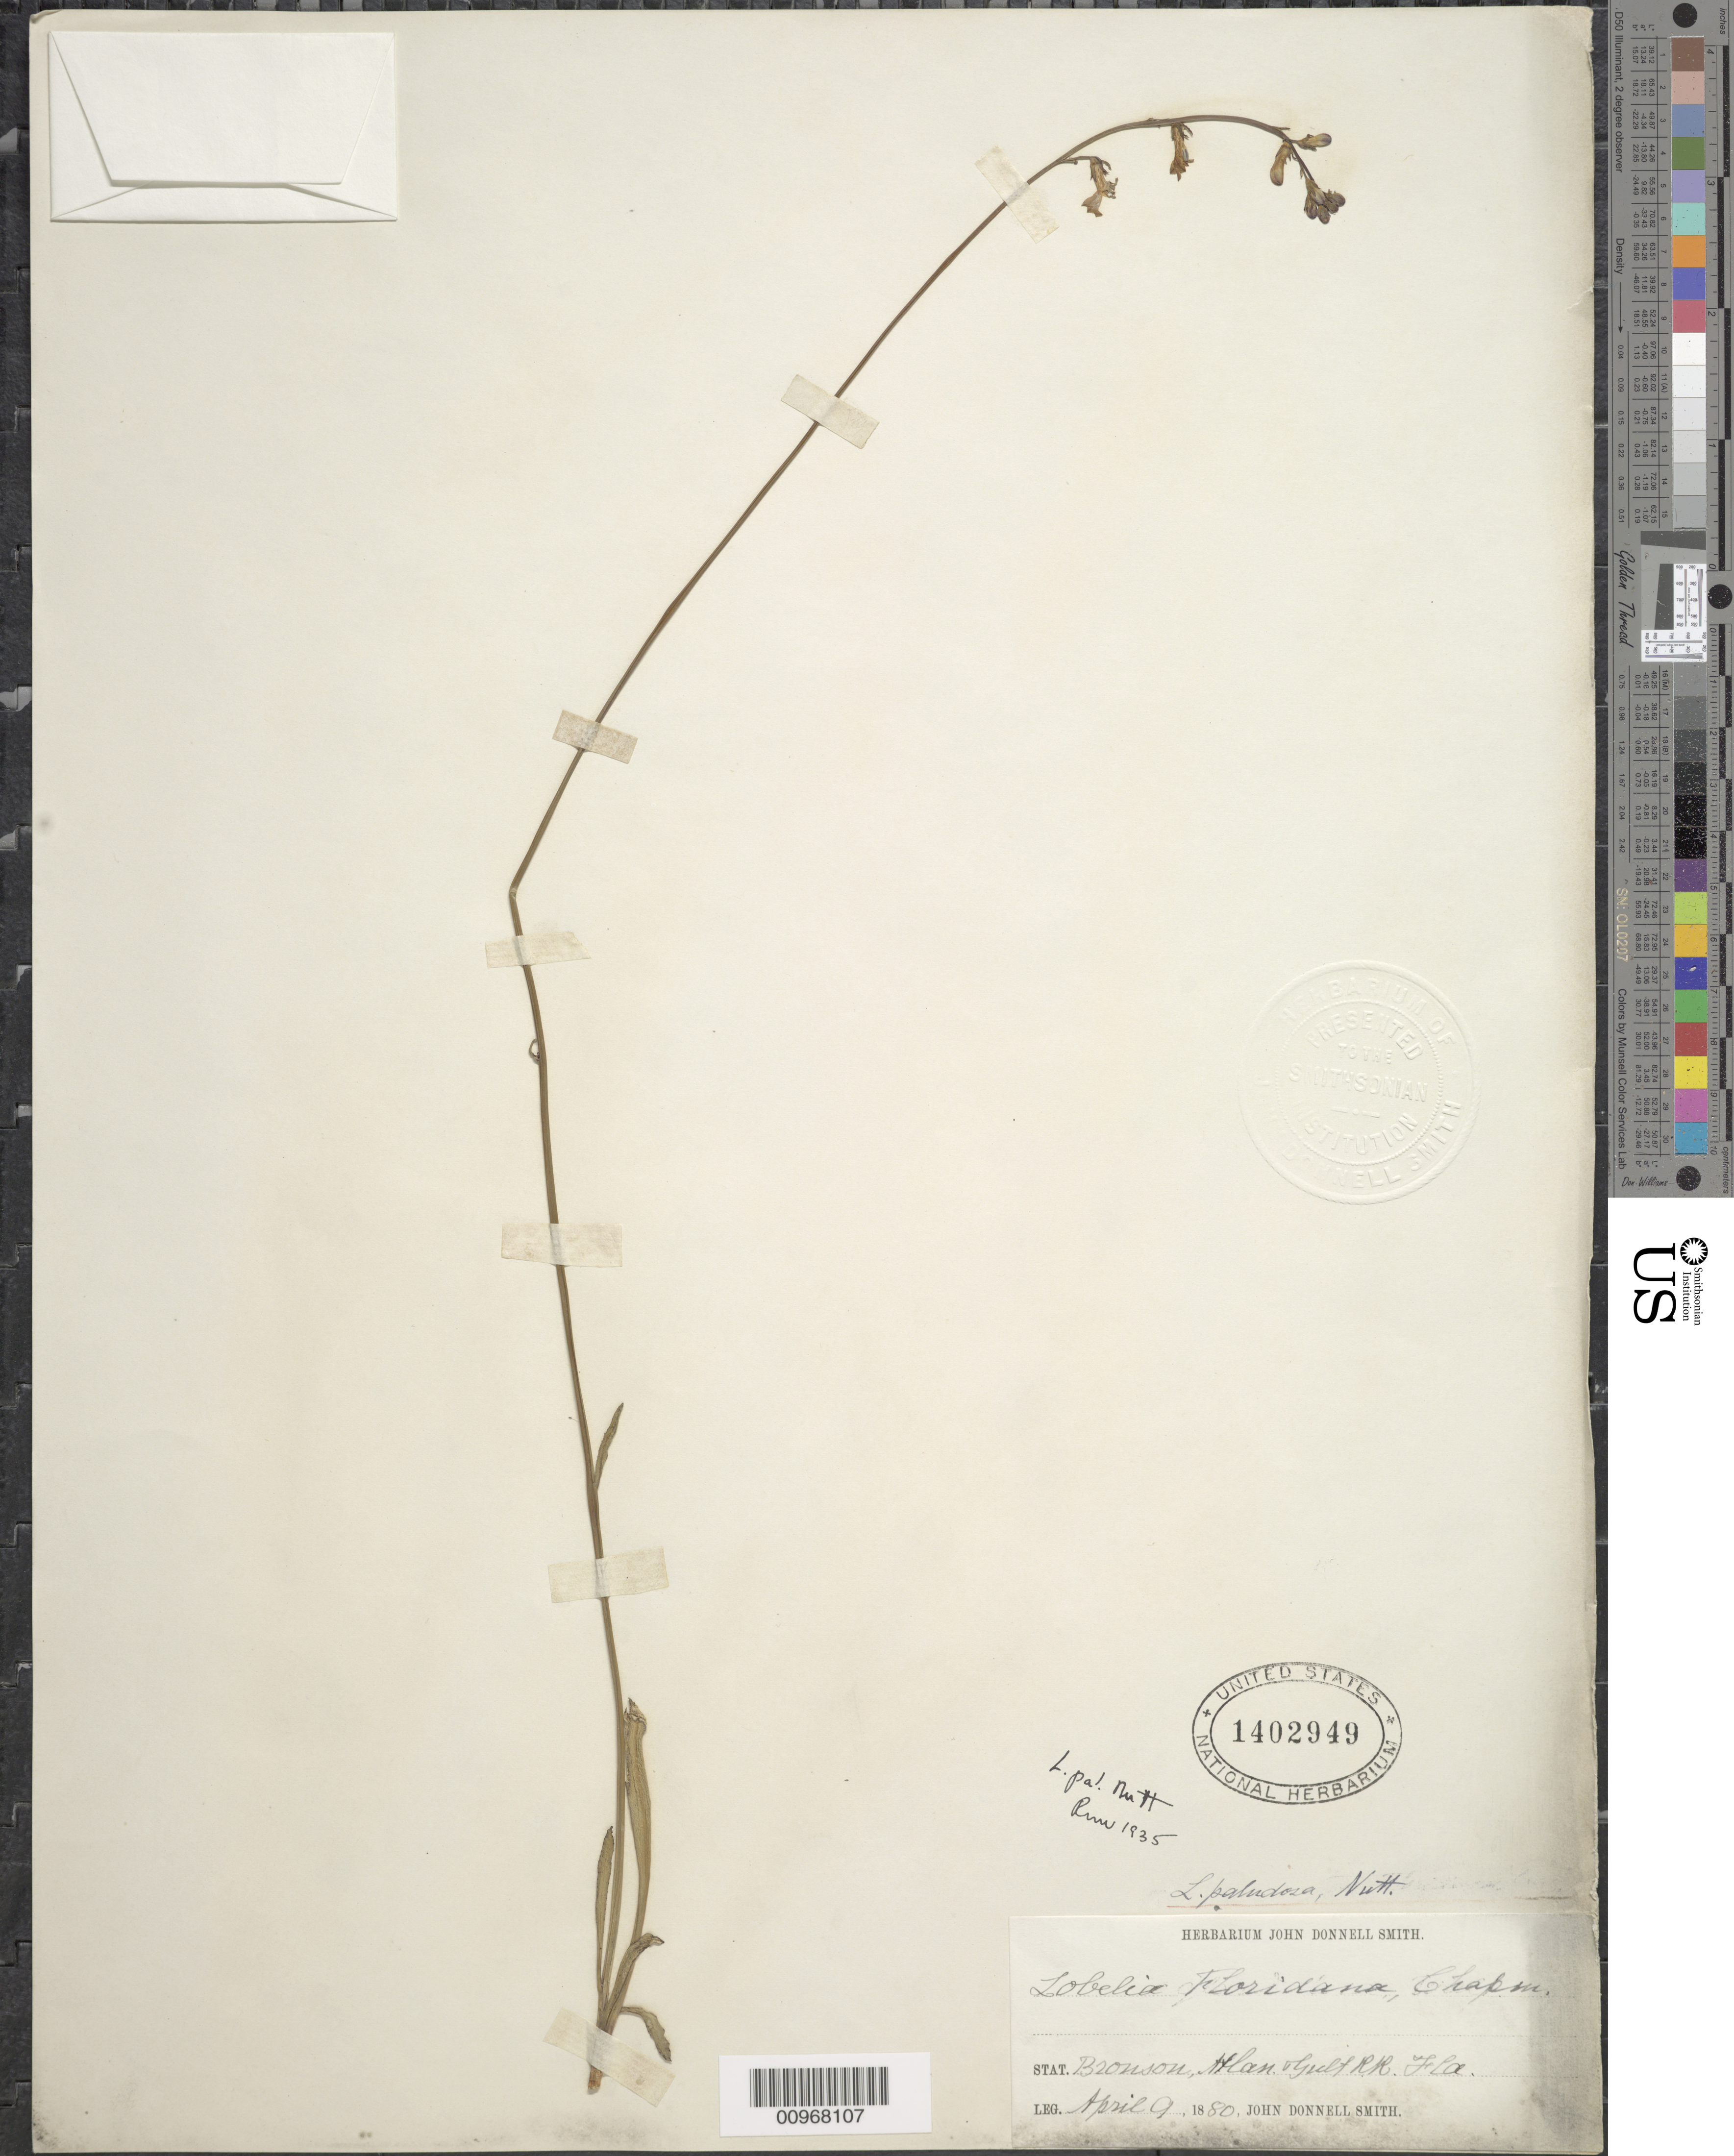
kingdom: Plantae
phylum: Tracheophyta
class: Magnoliopsida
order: Asterales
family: Campanulaceae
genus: Lobelia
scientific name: Lobelia paludosa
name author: Nutt.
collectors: J. Donnell Smith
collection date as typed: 09 Apr 1880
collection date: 1880-04-09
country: United States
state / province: Louisiana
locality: Bronson, Atlantic and Gulf R.R.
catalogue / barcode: US 1402949